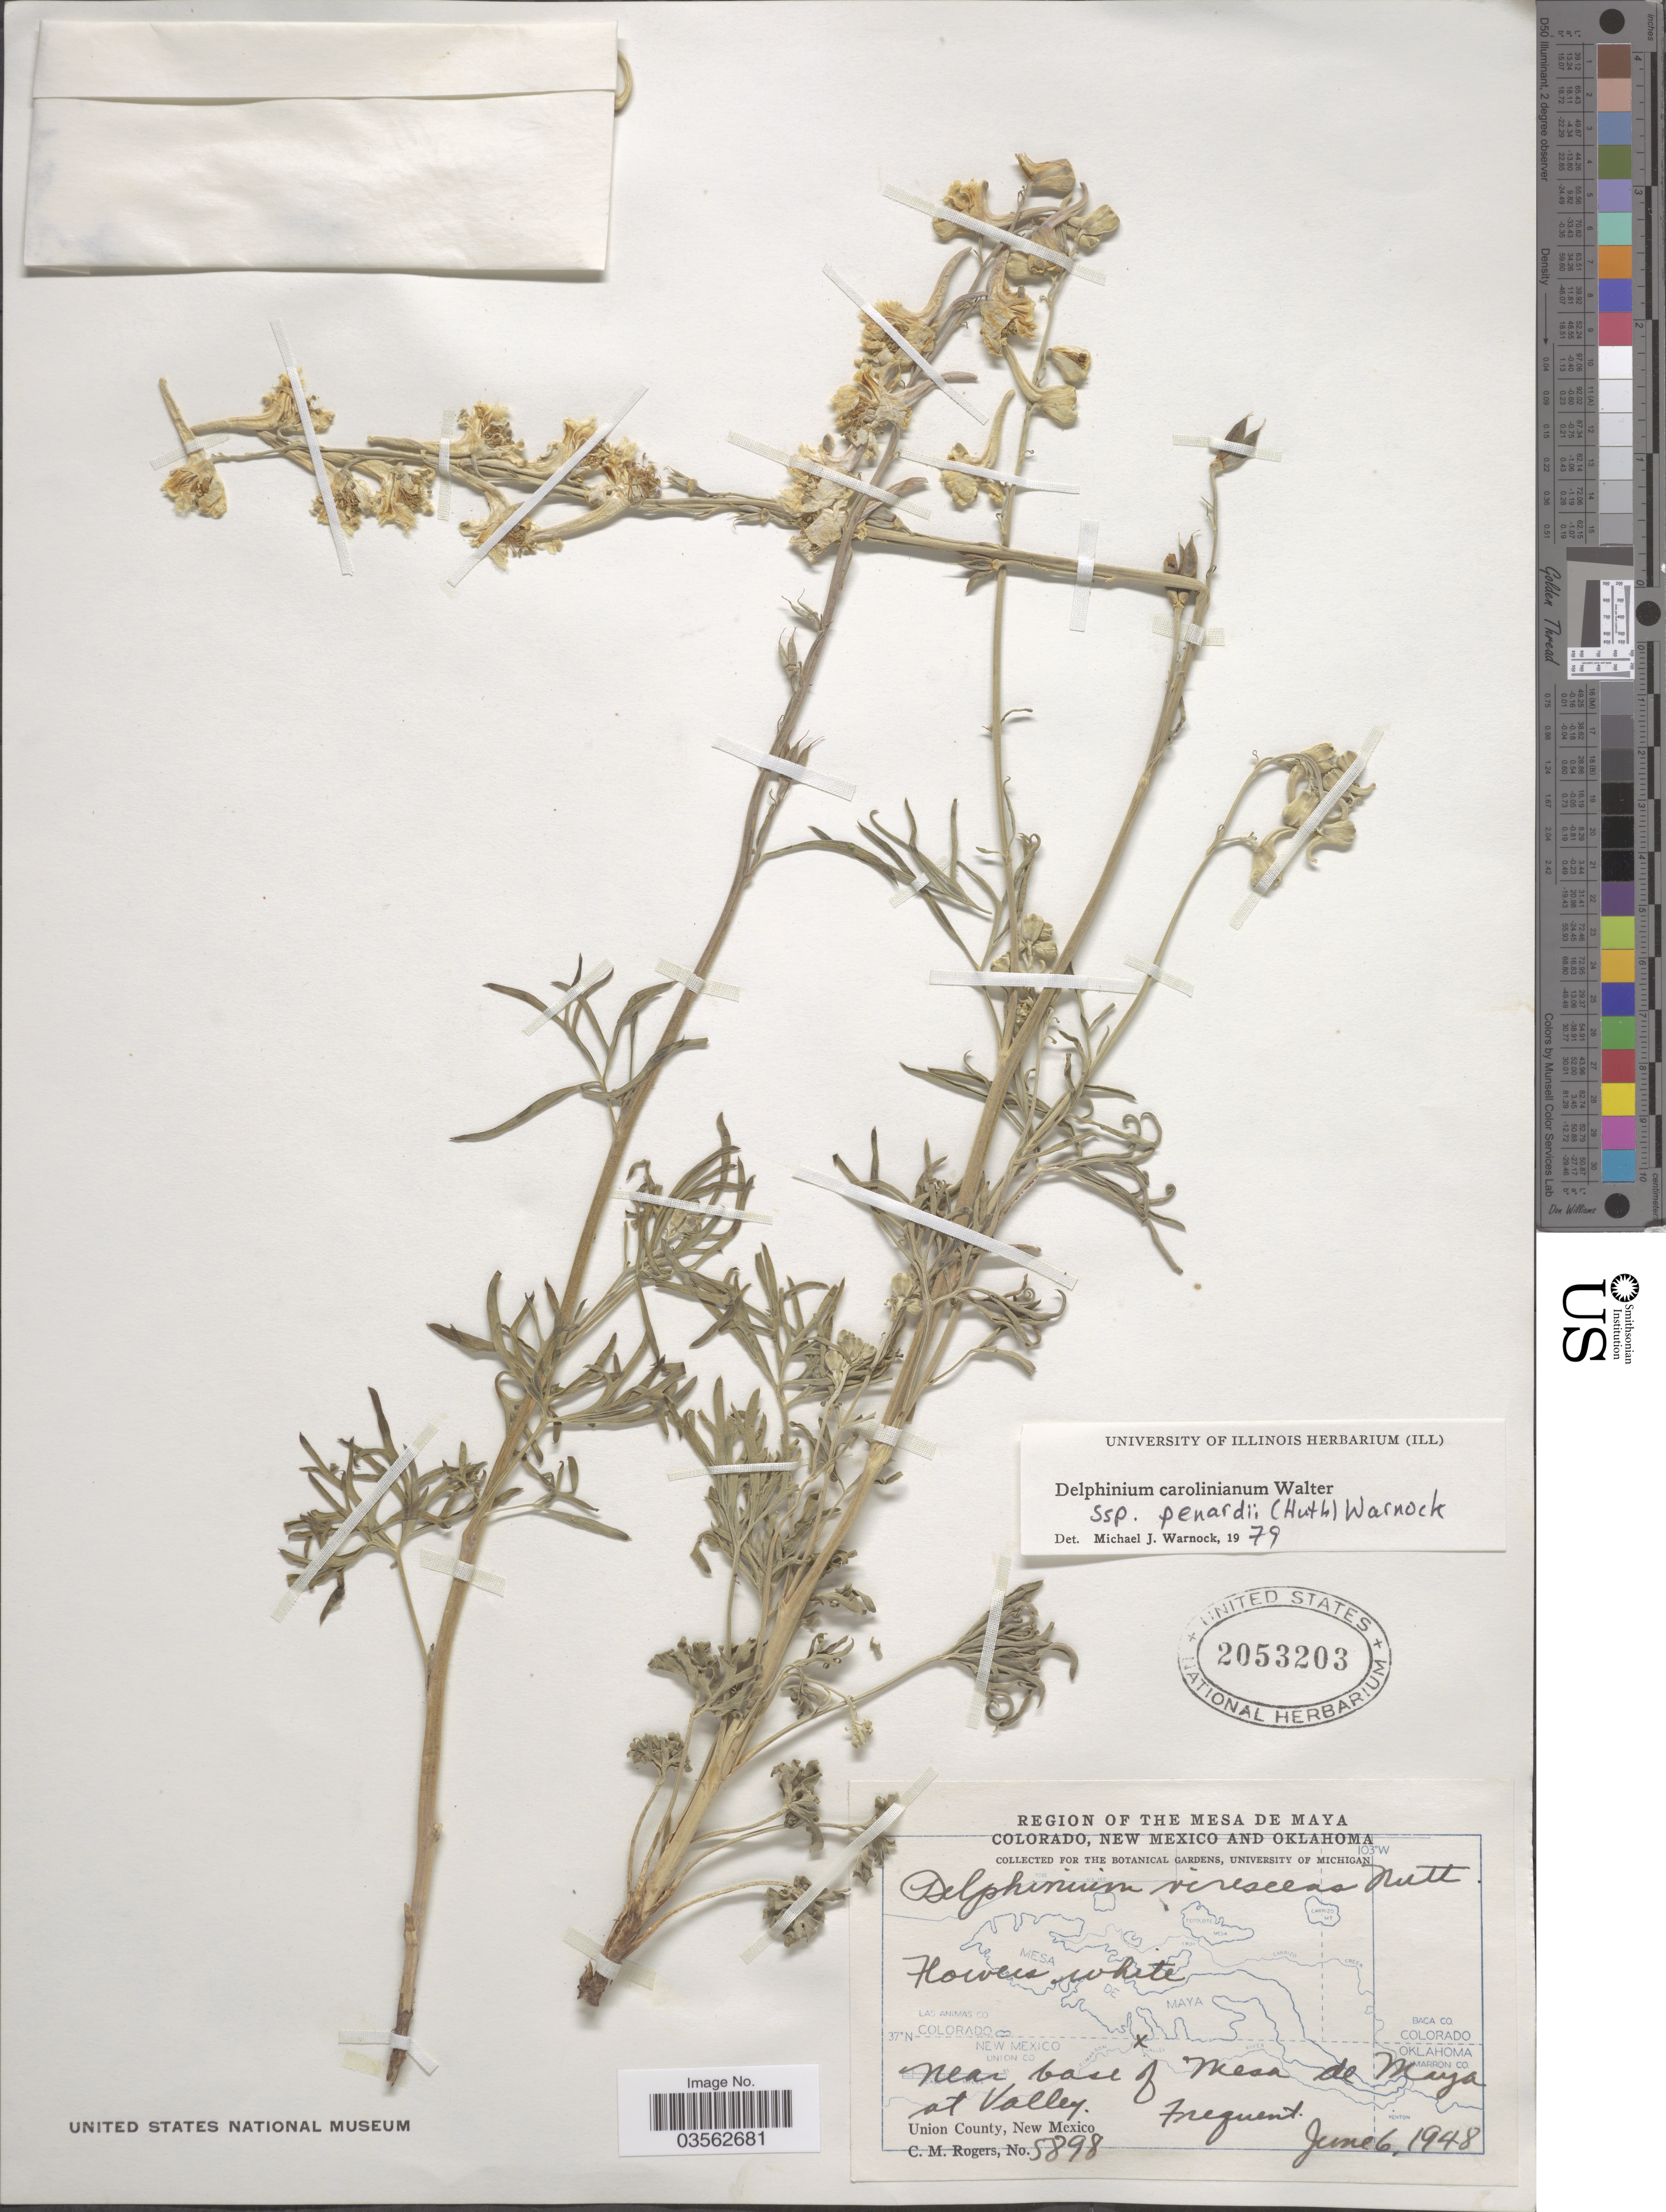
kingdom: Plantae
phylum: Tracheophyta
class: Magnoliopsida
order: Ranunculales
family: Ranunculaceae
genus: Delphinium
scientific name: Delphinium carolinianum subsp. penardii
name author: (Huth) M.J. Warnock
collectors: C. M. Rogers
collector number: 5898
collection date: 1948-06-06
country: United States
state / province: New Mexico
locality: Region of The Mesa de Maya. Near base of Mesa de Maya at Valley. Union County.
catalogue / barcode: US 2053203